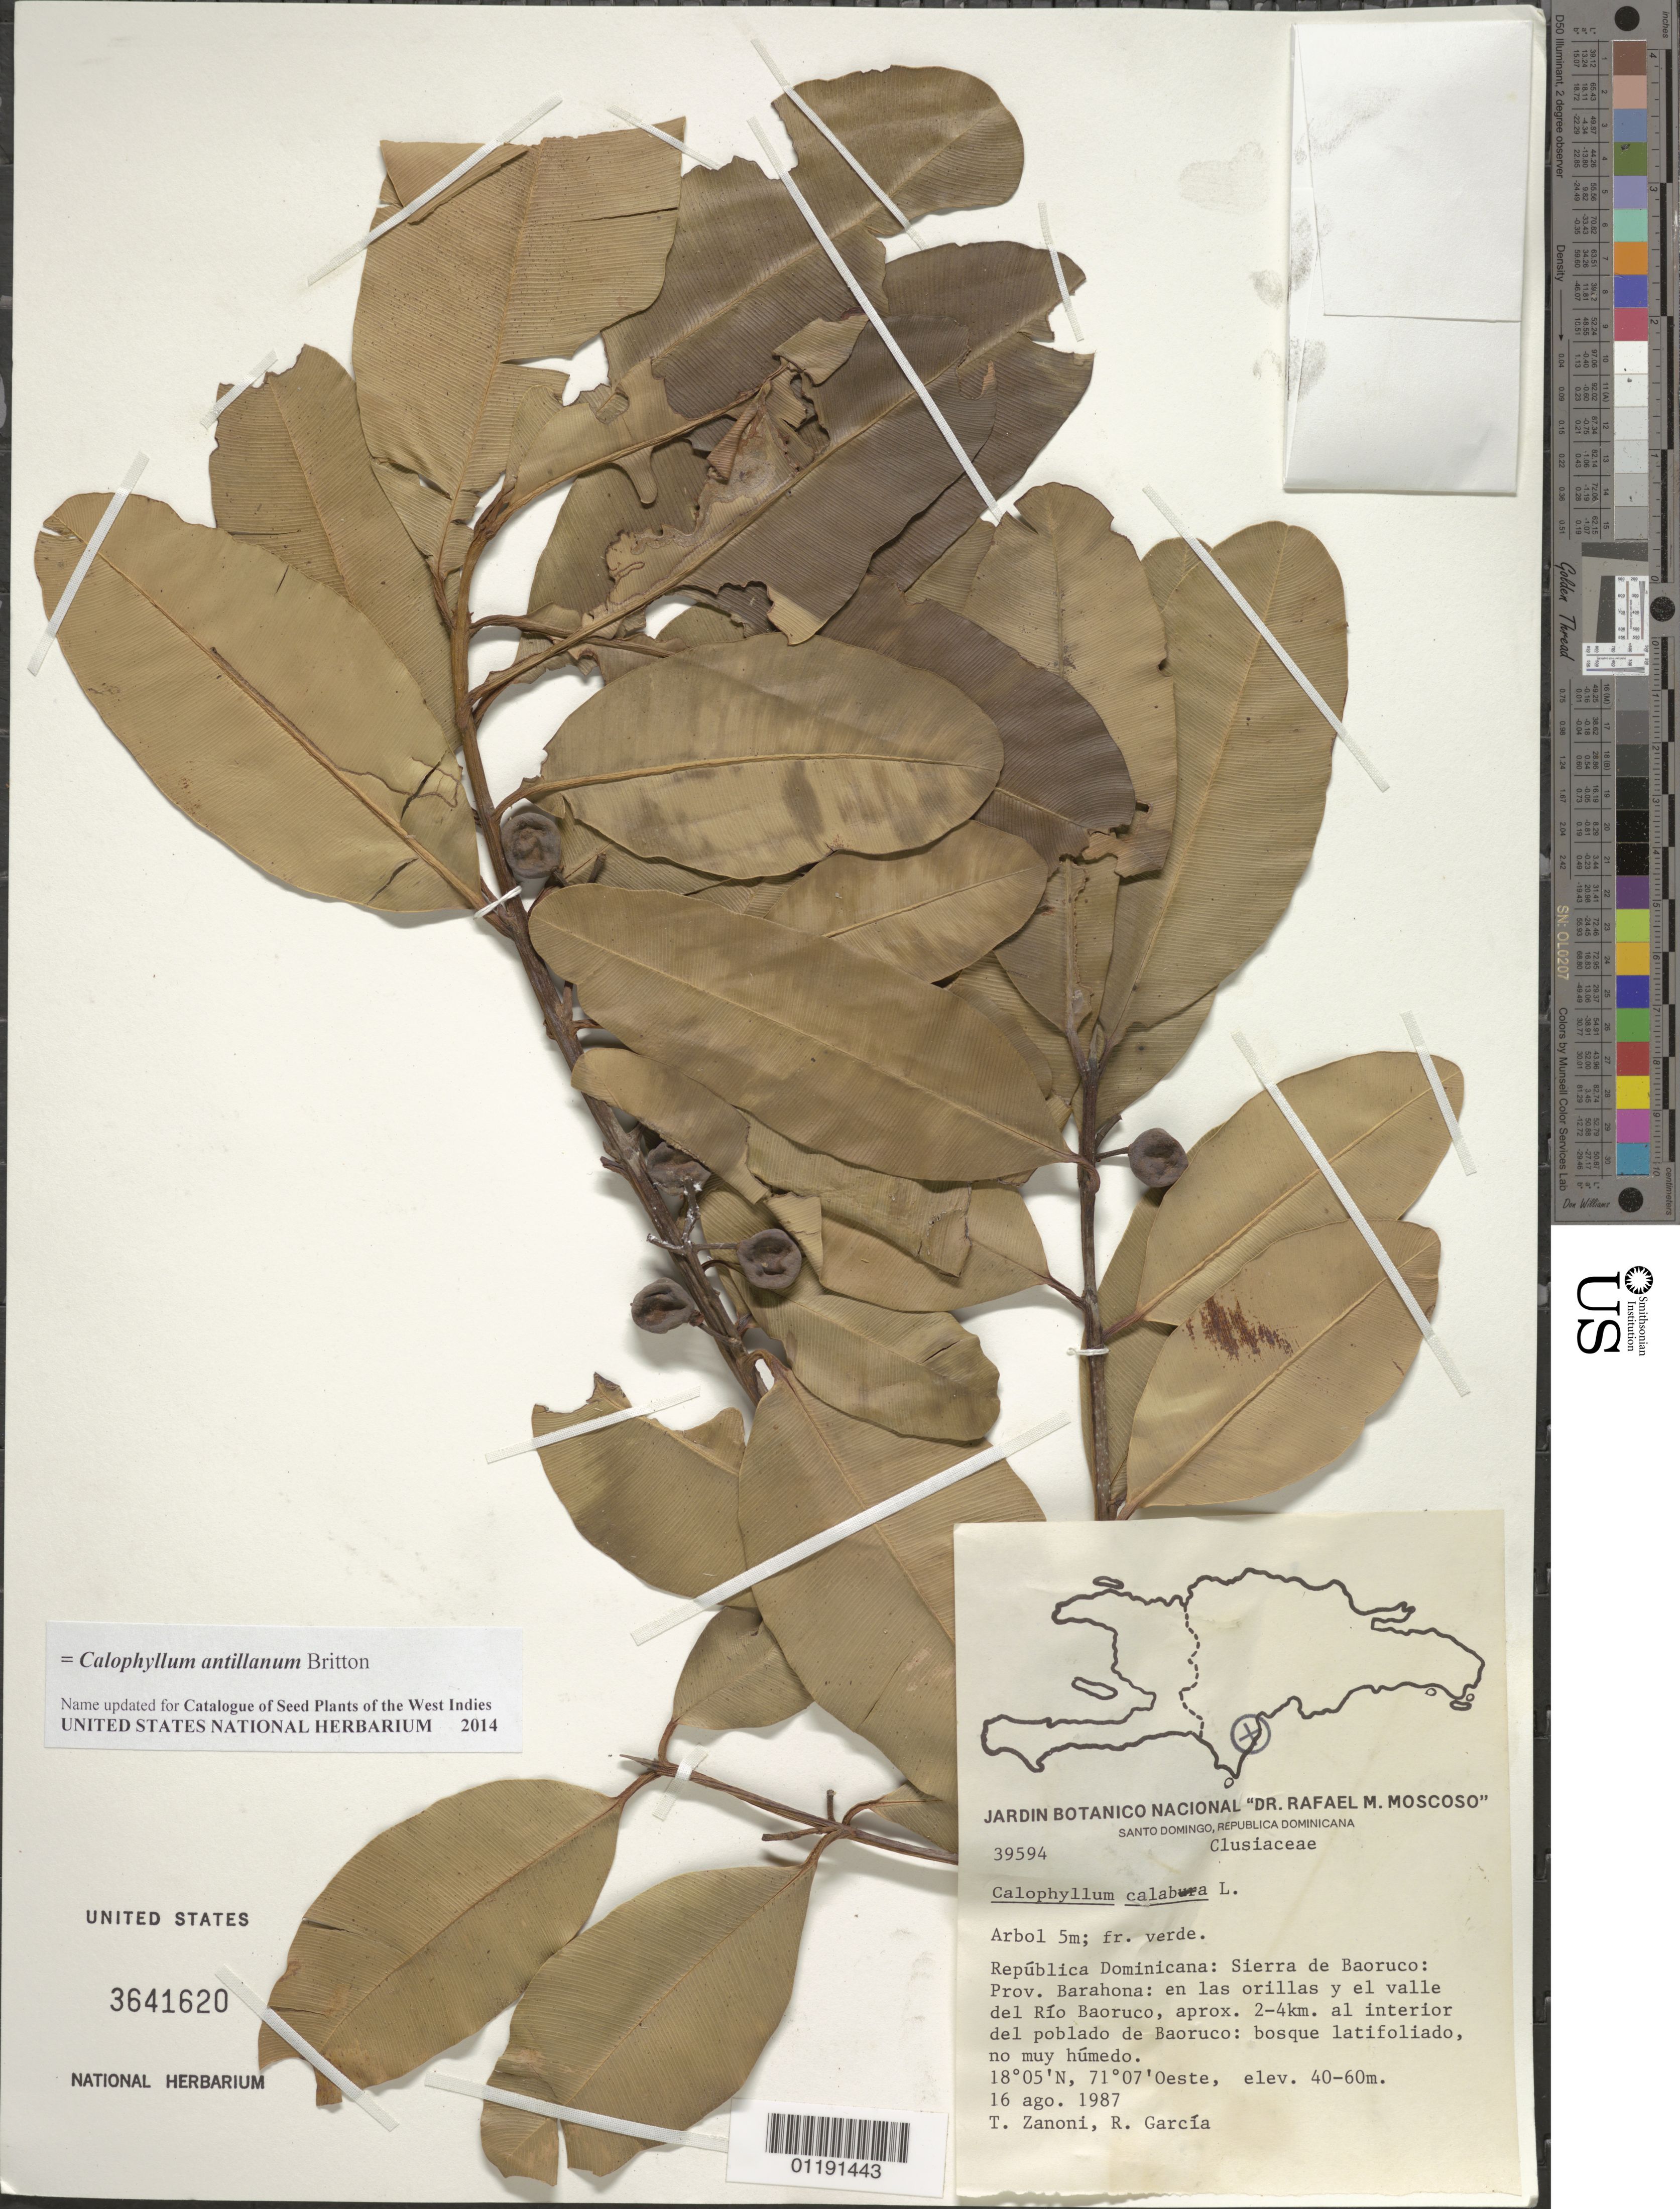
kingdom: Plantae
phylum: Tracheophyta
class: Magnoliopsida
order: Malpighiales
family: Calophyllaceae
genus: Calophyllum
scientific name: Calophyllum calaba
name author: L.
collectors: T. A. Zanoni & R. G. García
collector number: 39594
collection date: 1987-08-16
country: Dominican Republic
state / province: Barahona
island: Hispaniola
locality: Sierra de Baoruco: on the banks and the valley of Río Baoruco, approx. 2-4 km. inside the town of Baoruco.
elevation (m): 40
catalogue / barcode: US 3641620